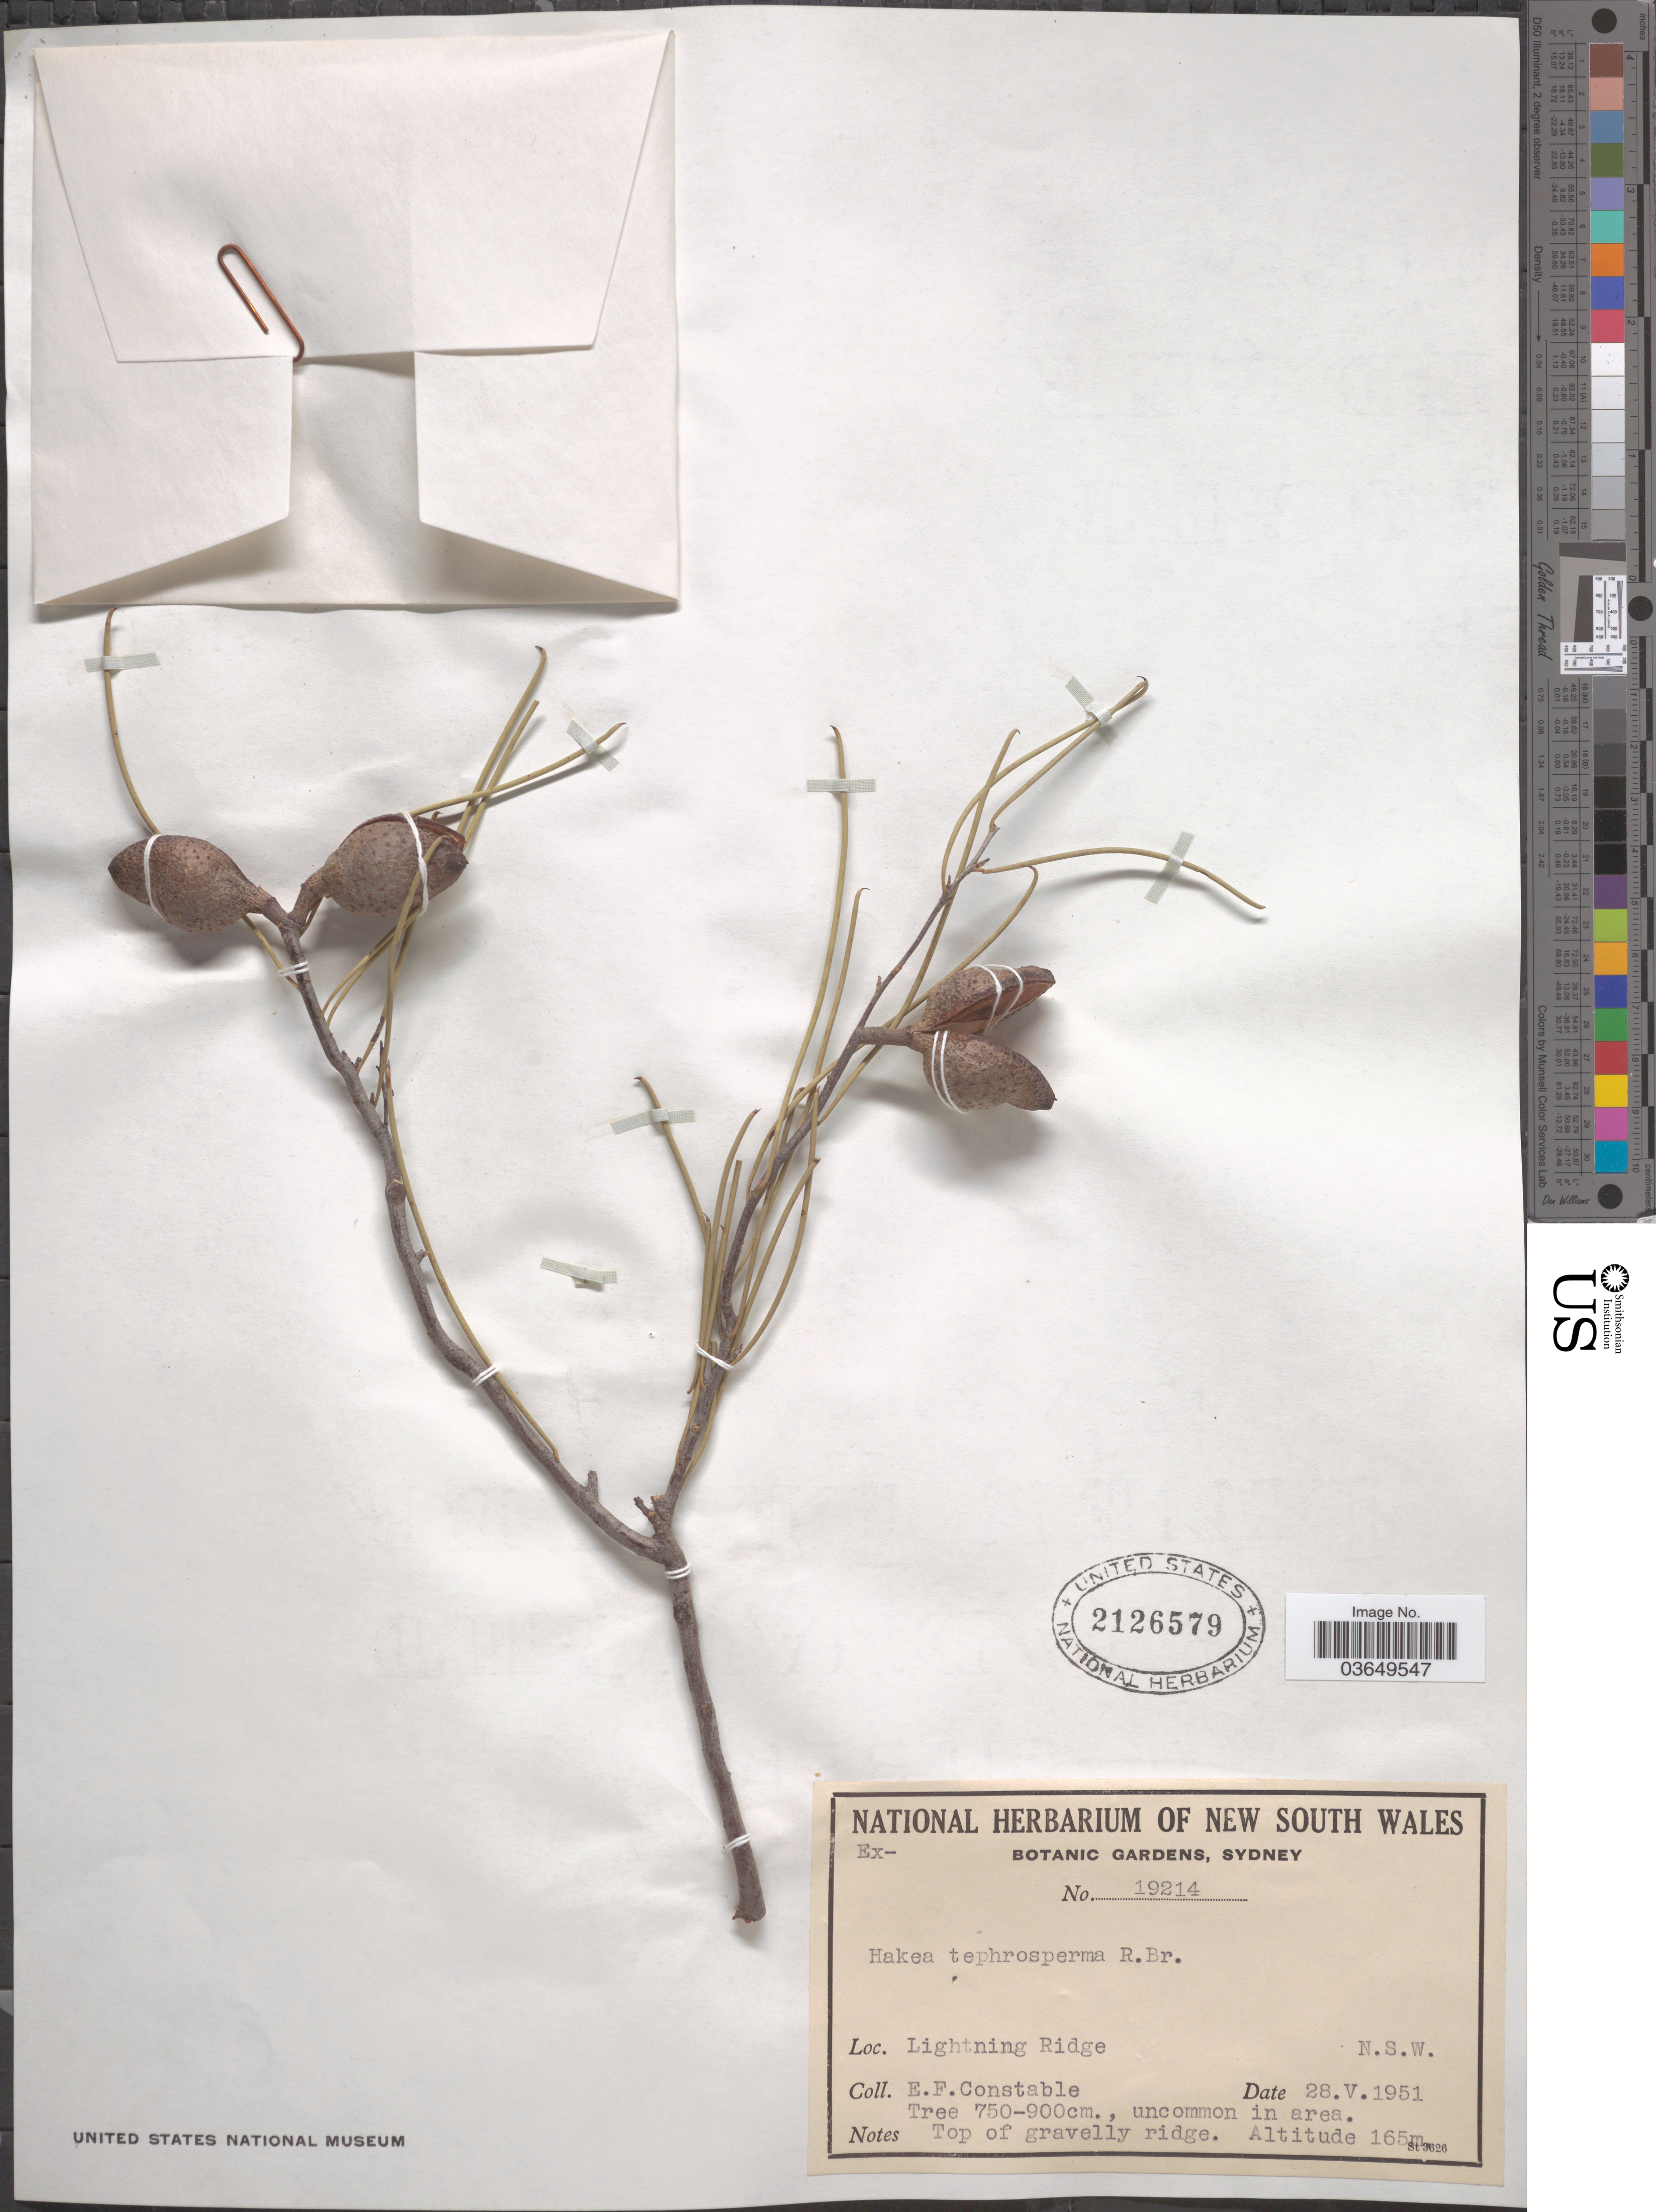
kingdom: Plantae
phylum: Tracheophyta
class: Magnoliopsida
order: Proteales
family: Proteaceae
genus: Hakea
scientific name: Hakea tephrosperma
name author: R. Br.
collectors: E. F. Constable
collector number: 19214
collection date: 1951-05-28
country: Australia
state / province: New South Wales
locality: Lightning Ridge.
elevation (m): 165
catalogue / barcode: US 2126579